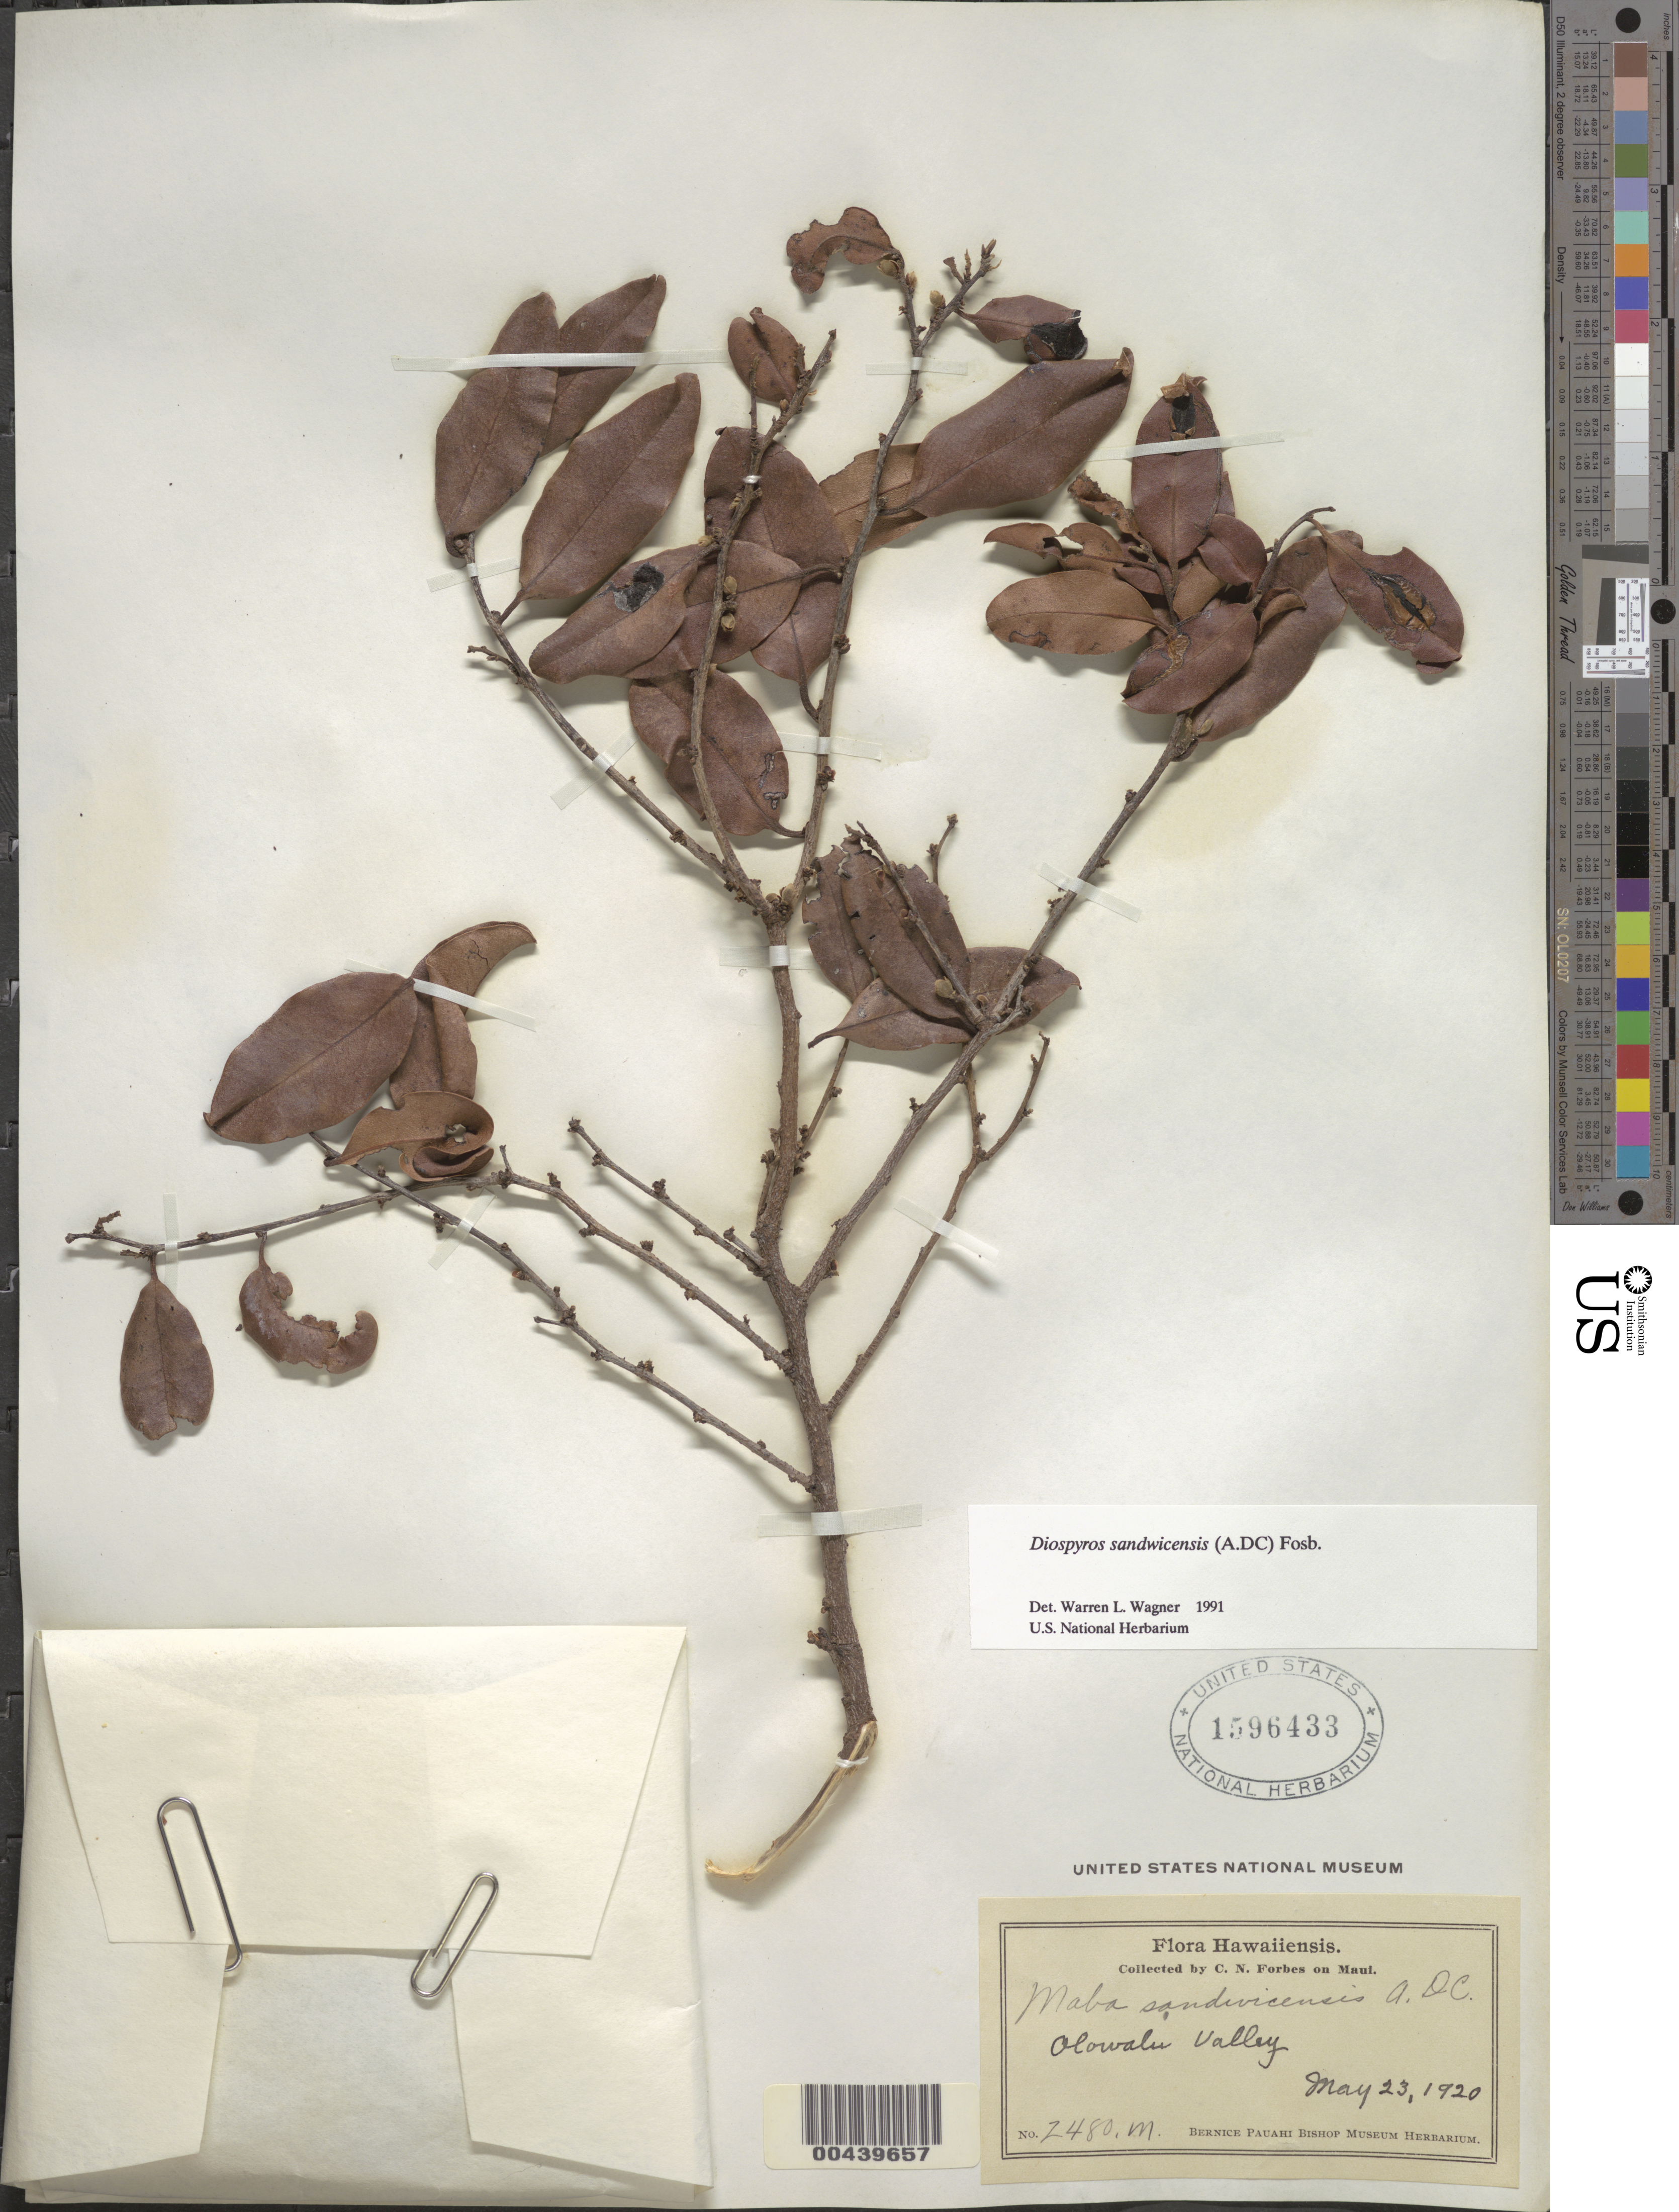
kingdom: Plantae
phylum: Tracheophyta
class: Magnoliopsida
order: Ericales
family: Ebenaceae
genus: Diospyros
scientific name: Diospyros sandwicensis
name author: (A. DC.) Fosberg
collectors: C. N. Forbes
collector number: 2480.M.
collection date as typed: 23 May 1920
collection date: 1920-05-23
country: United States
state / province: Hawaii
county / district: Maui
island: Maui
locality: Olowalu Valley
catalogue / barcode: US 1596433